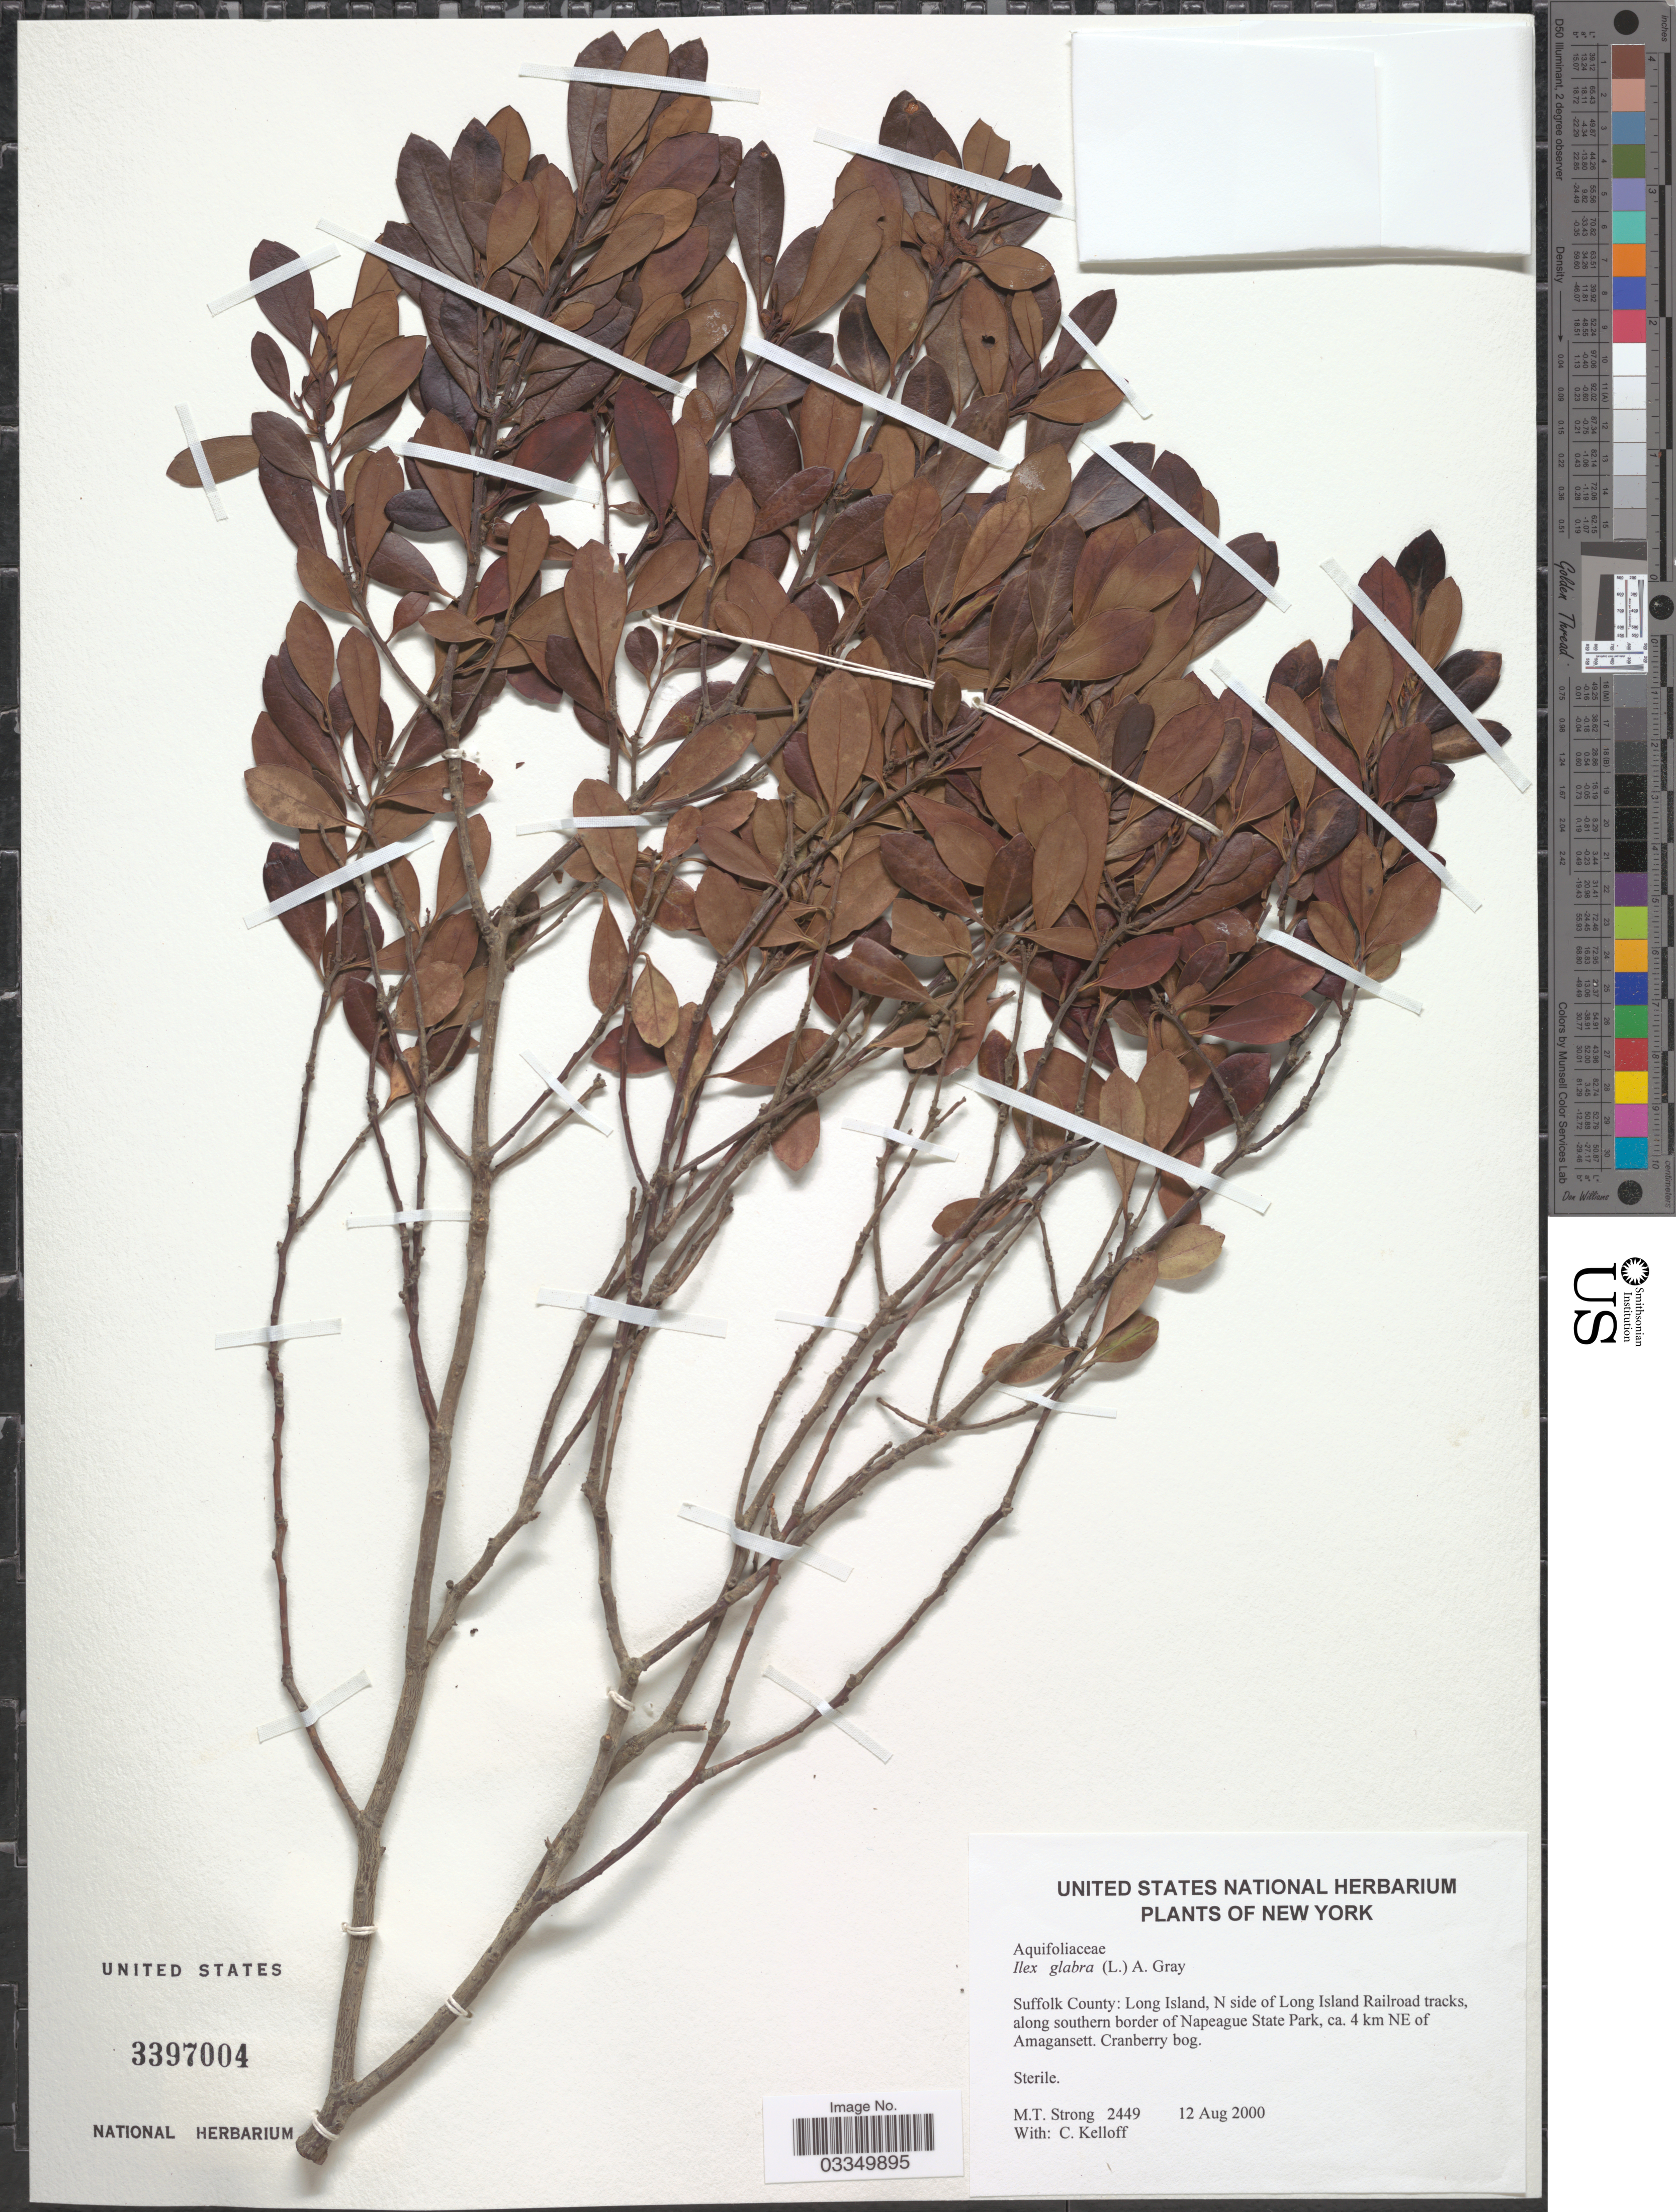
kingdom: Plantae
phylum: Tracheophyta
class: Magnoliopsida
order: Aquifoliales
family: Aquifoliaceae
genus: Ilex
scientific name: Ilex glabra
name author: (L.) A. Gray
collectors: M. T. Strong & C. L. Kelloff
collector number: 2449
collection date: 2000-08-12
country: United States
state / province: New York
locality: Suffolk County: Long Island, N side of Long Island Railroad tracks, along southern border of Napeague State Park, ca. 4 km NE of Amagansett.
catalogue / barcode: US 3397004